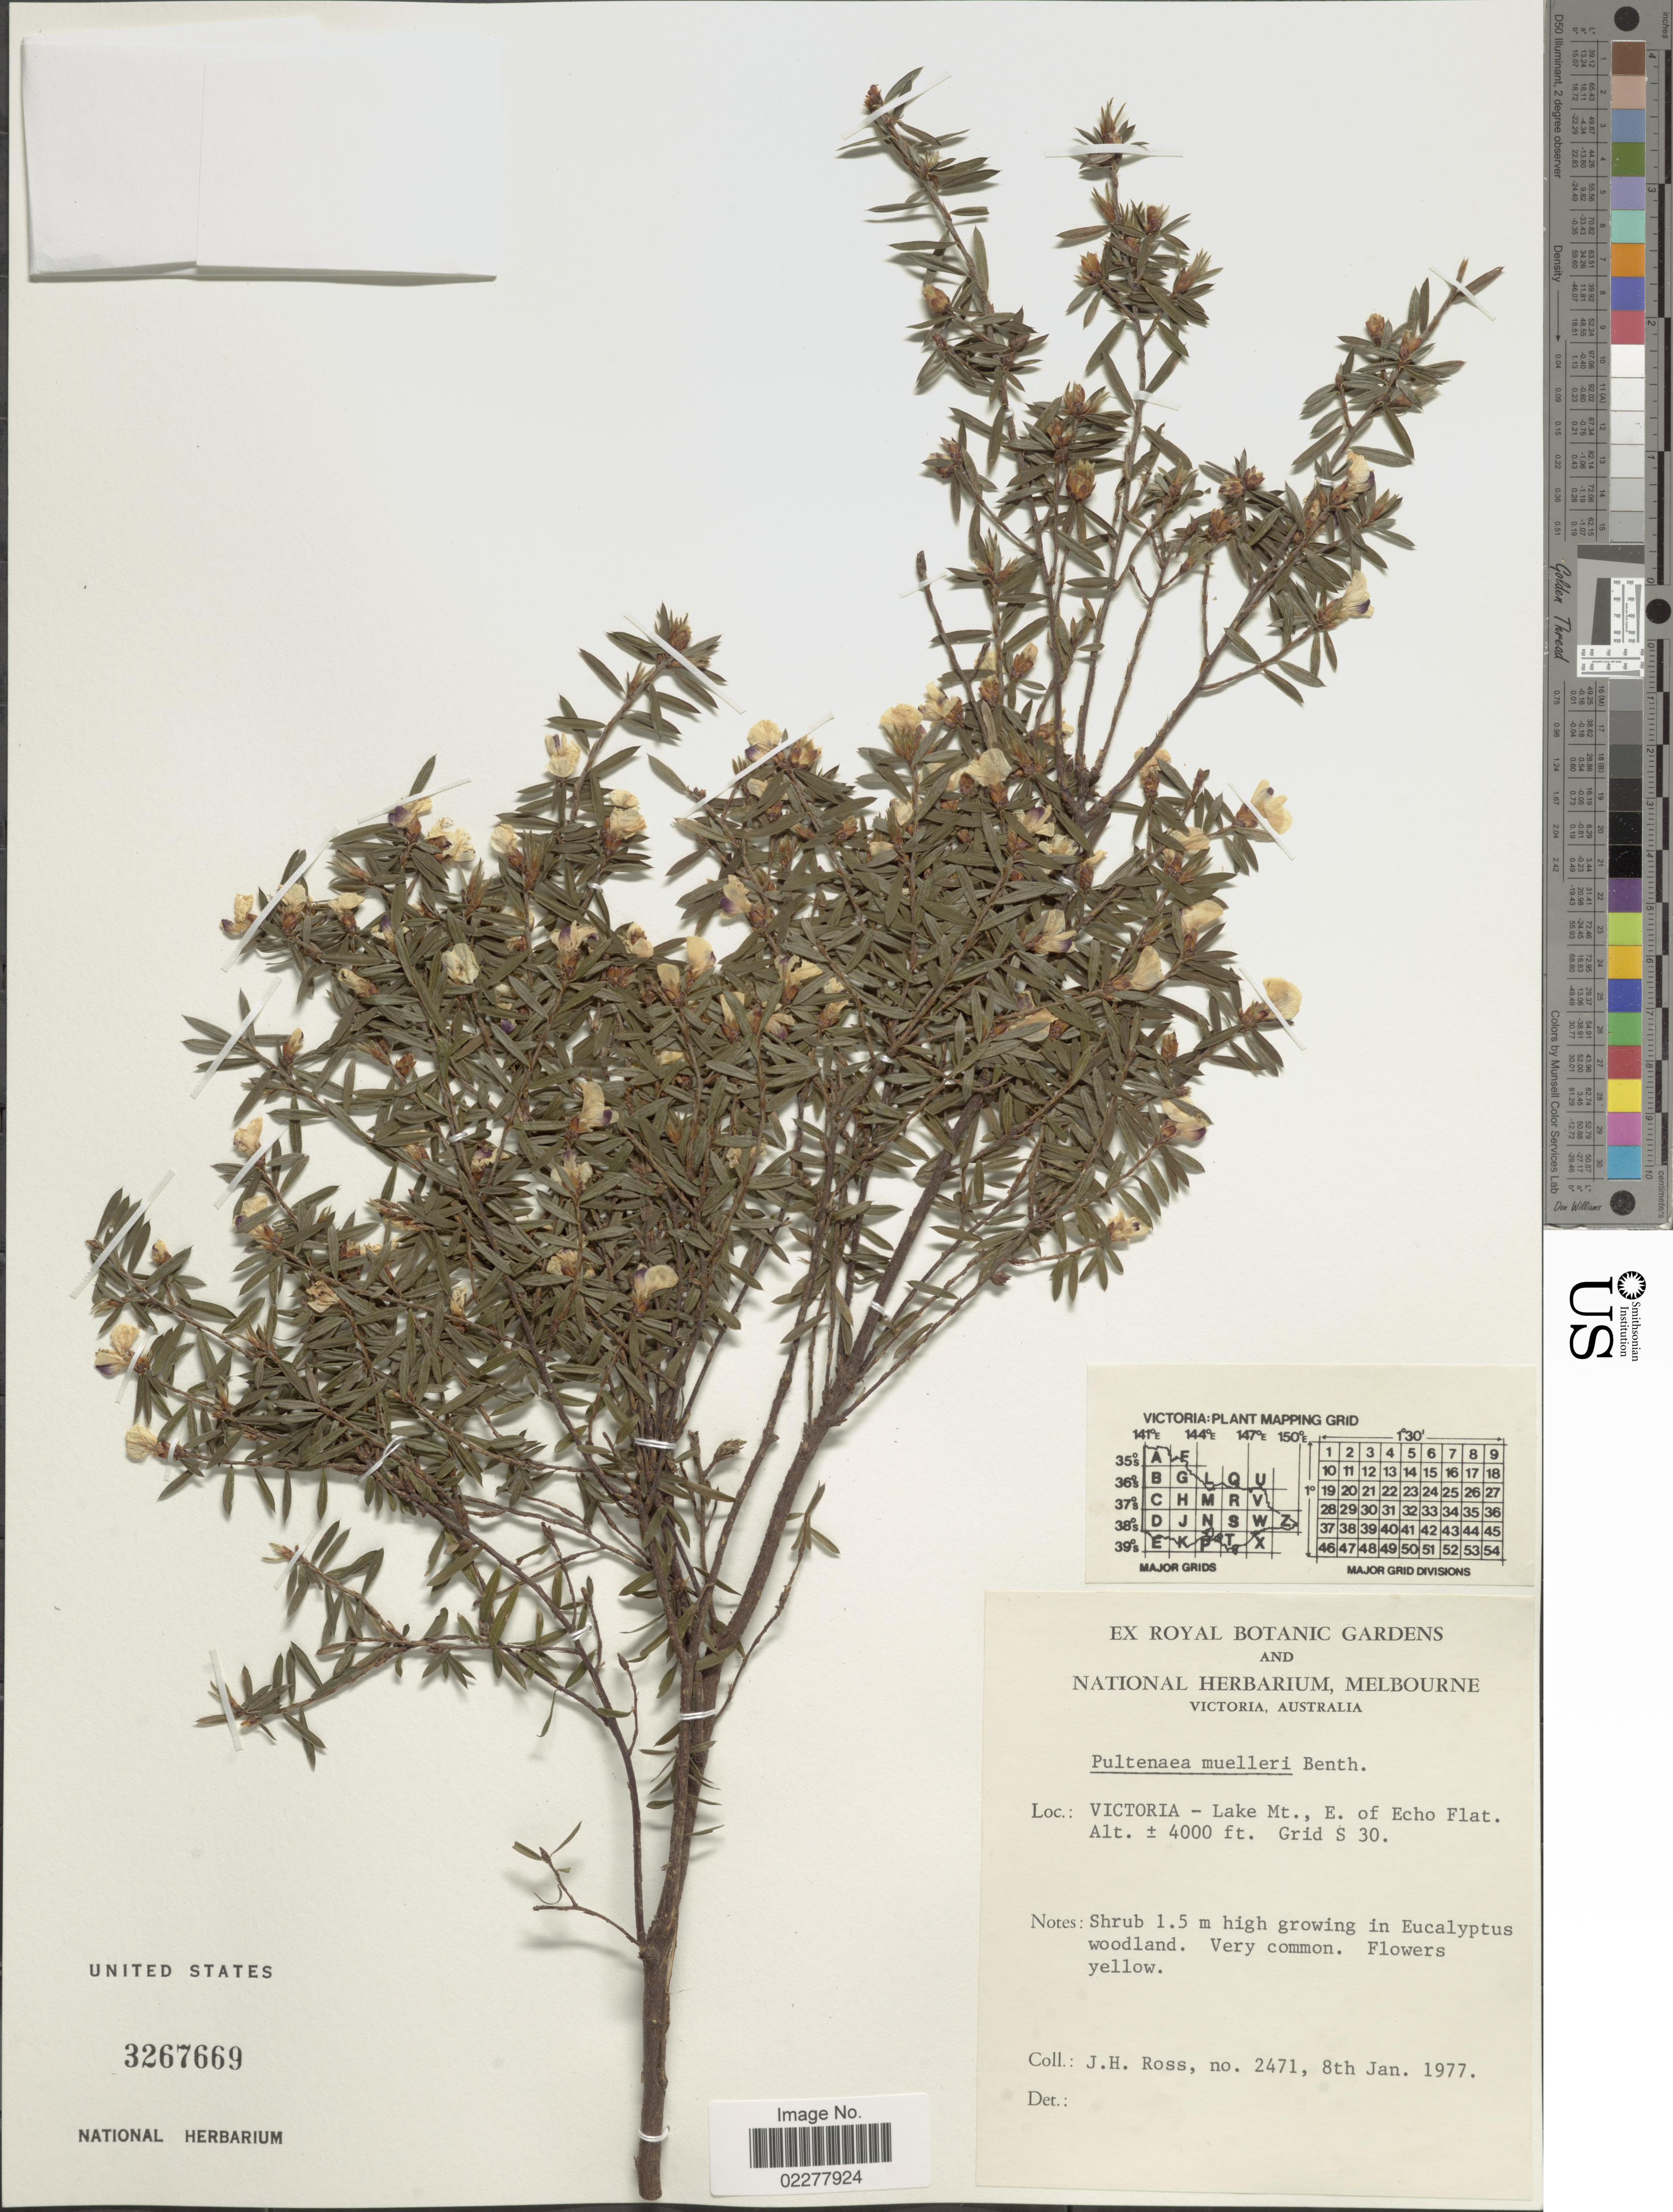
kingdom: Plantae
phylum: Tracheophyta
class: Magnoliopsida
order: Fabales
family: Fabaceae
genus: Pultenaea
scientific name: Pultenaea muelleri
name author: Benth.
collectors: J. Ross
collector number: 2471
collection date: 1977-01-08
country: Australia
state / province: Victoria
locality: Victoria - Lake Mt., E. of Echo Flat.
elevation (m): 1219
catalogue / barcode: US 3267669